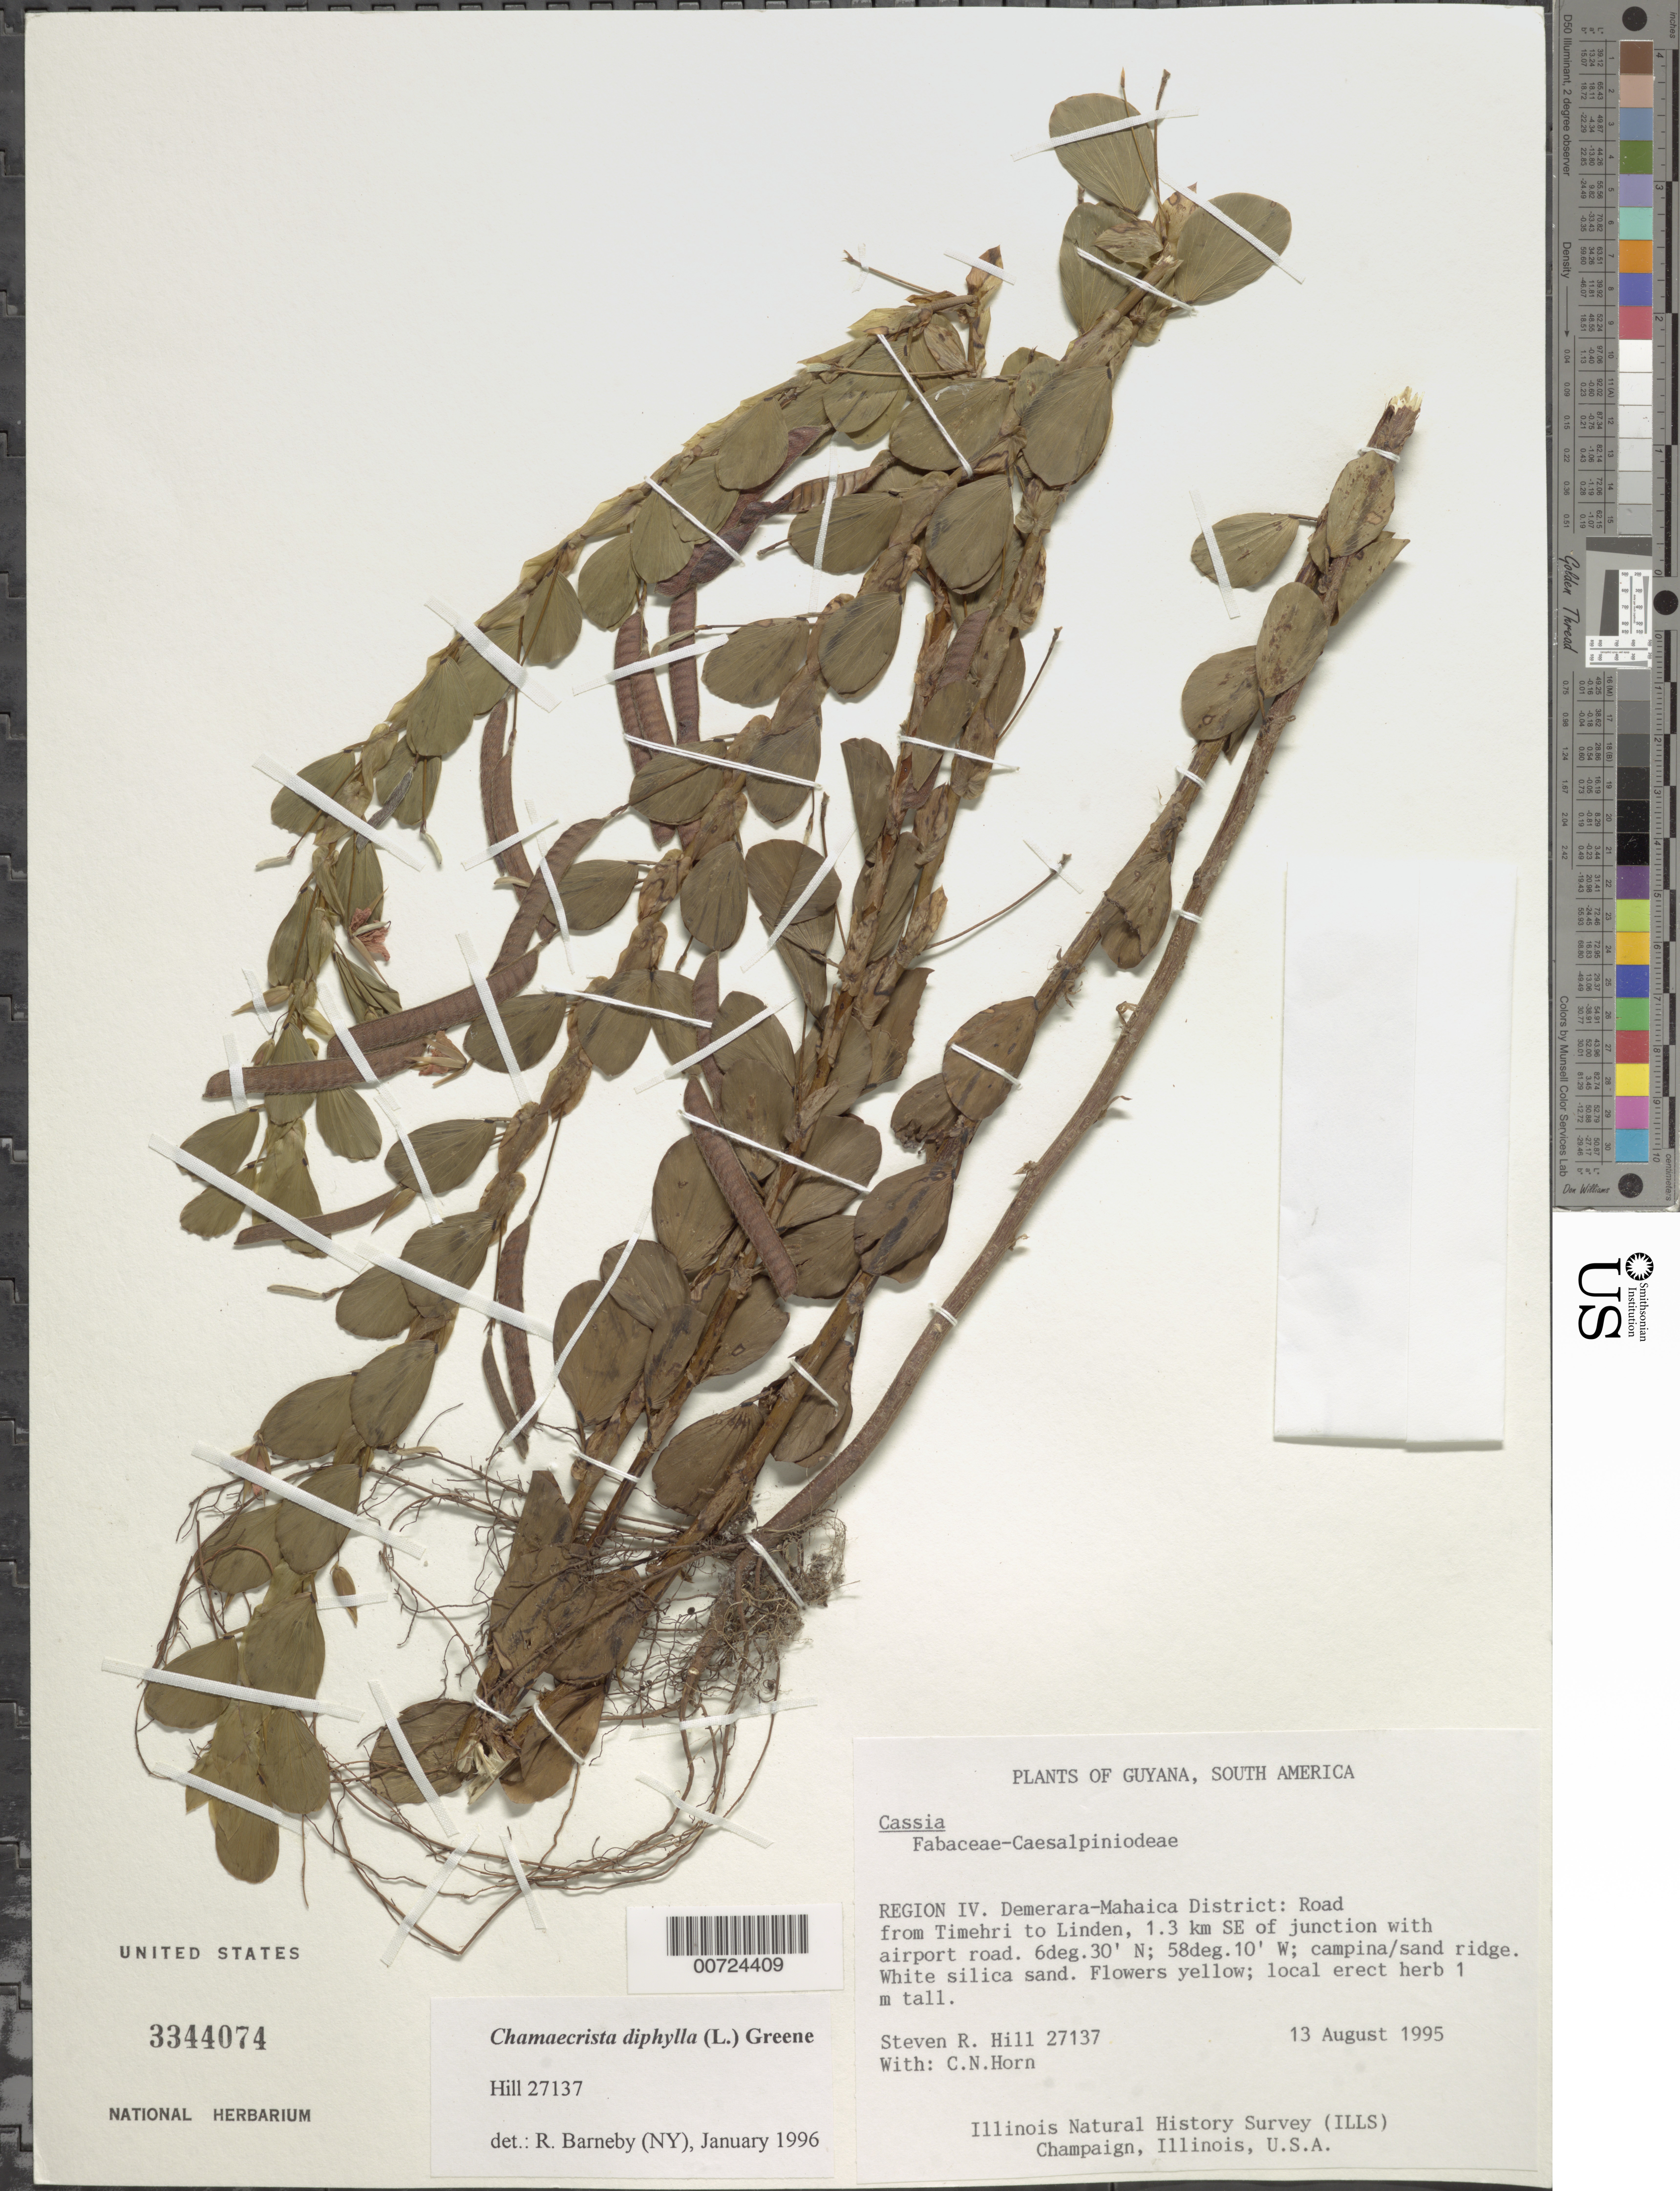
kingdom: Plantae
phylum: Tracheophyta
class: Magnoliopsida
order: Fabales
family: Fabaceae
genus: Chamaecrista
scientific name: Chamaecrista diphylla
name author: (L.) Greene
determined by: Barneby, Rupert C., (NY)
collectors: S. R. Hill & C. N. Horn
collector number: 27137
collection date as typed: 13-Aug-95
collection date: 1995-08-13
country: Guyana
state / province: Demerara-Mahaica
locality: Timehri to Linden road, 1.3 km SE of junc. with airport road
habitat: Campina/sand ridge, white silica sand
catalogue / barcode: US 3344074